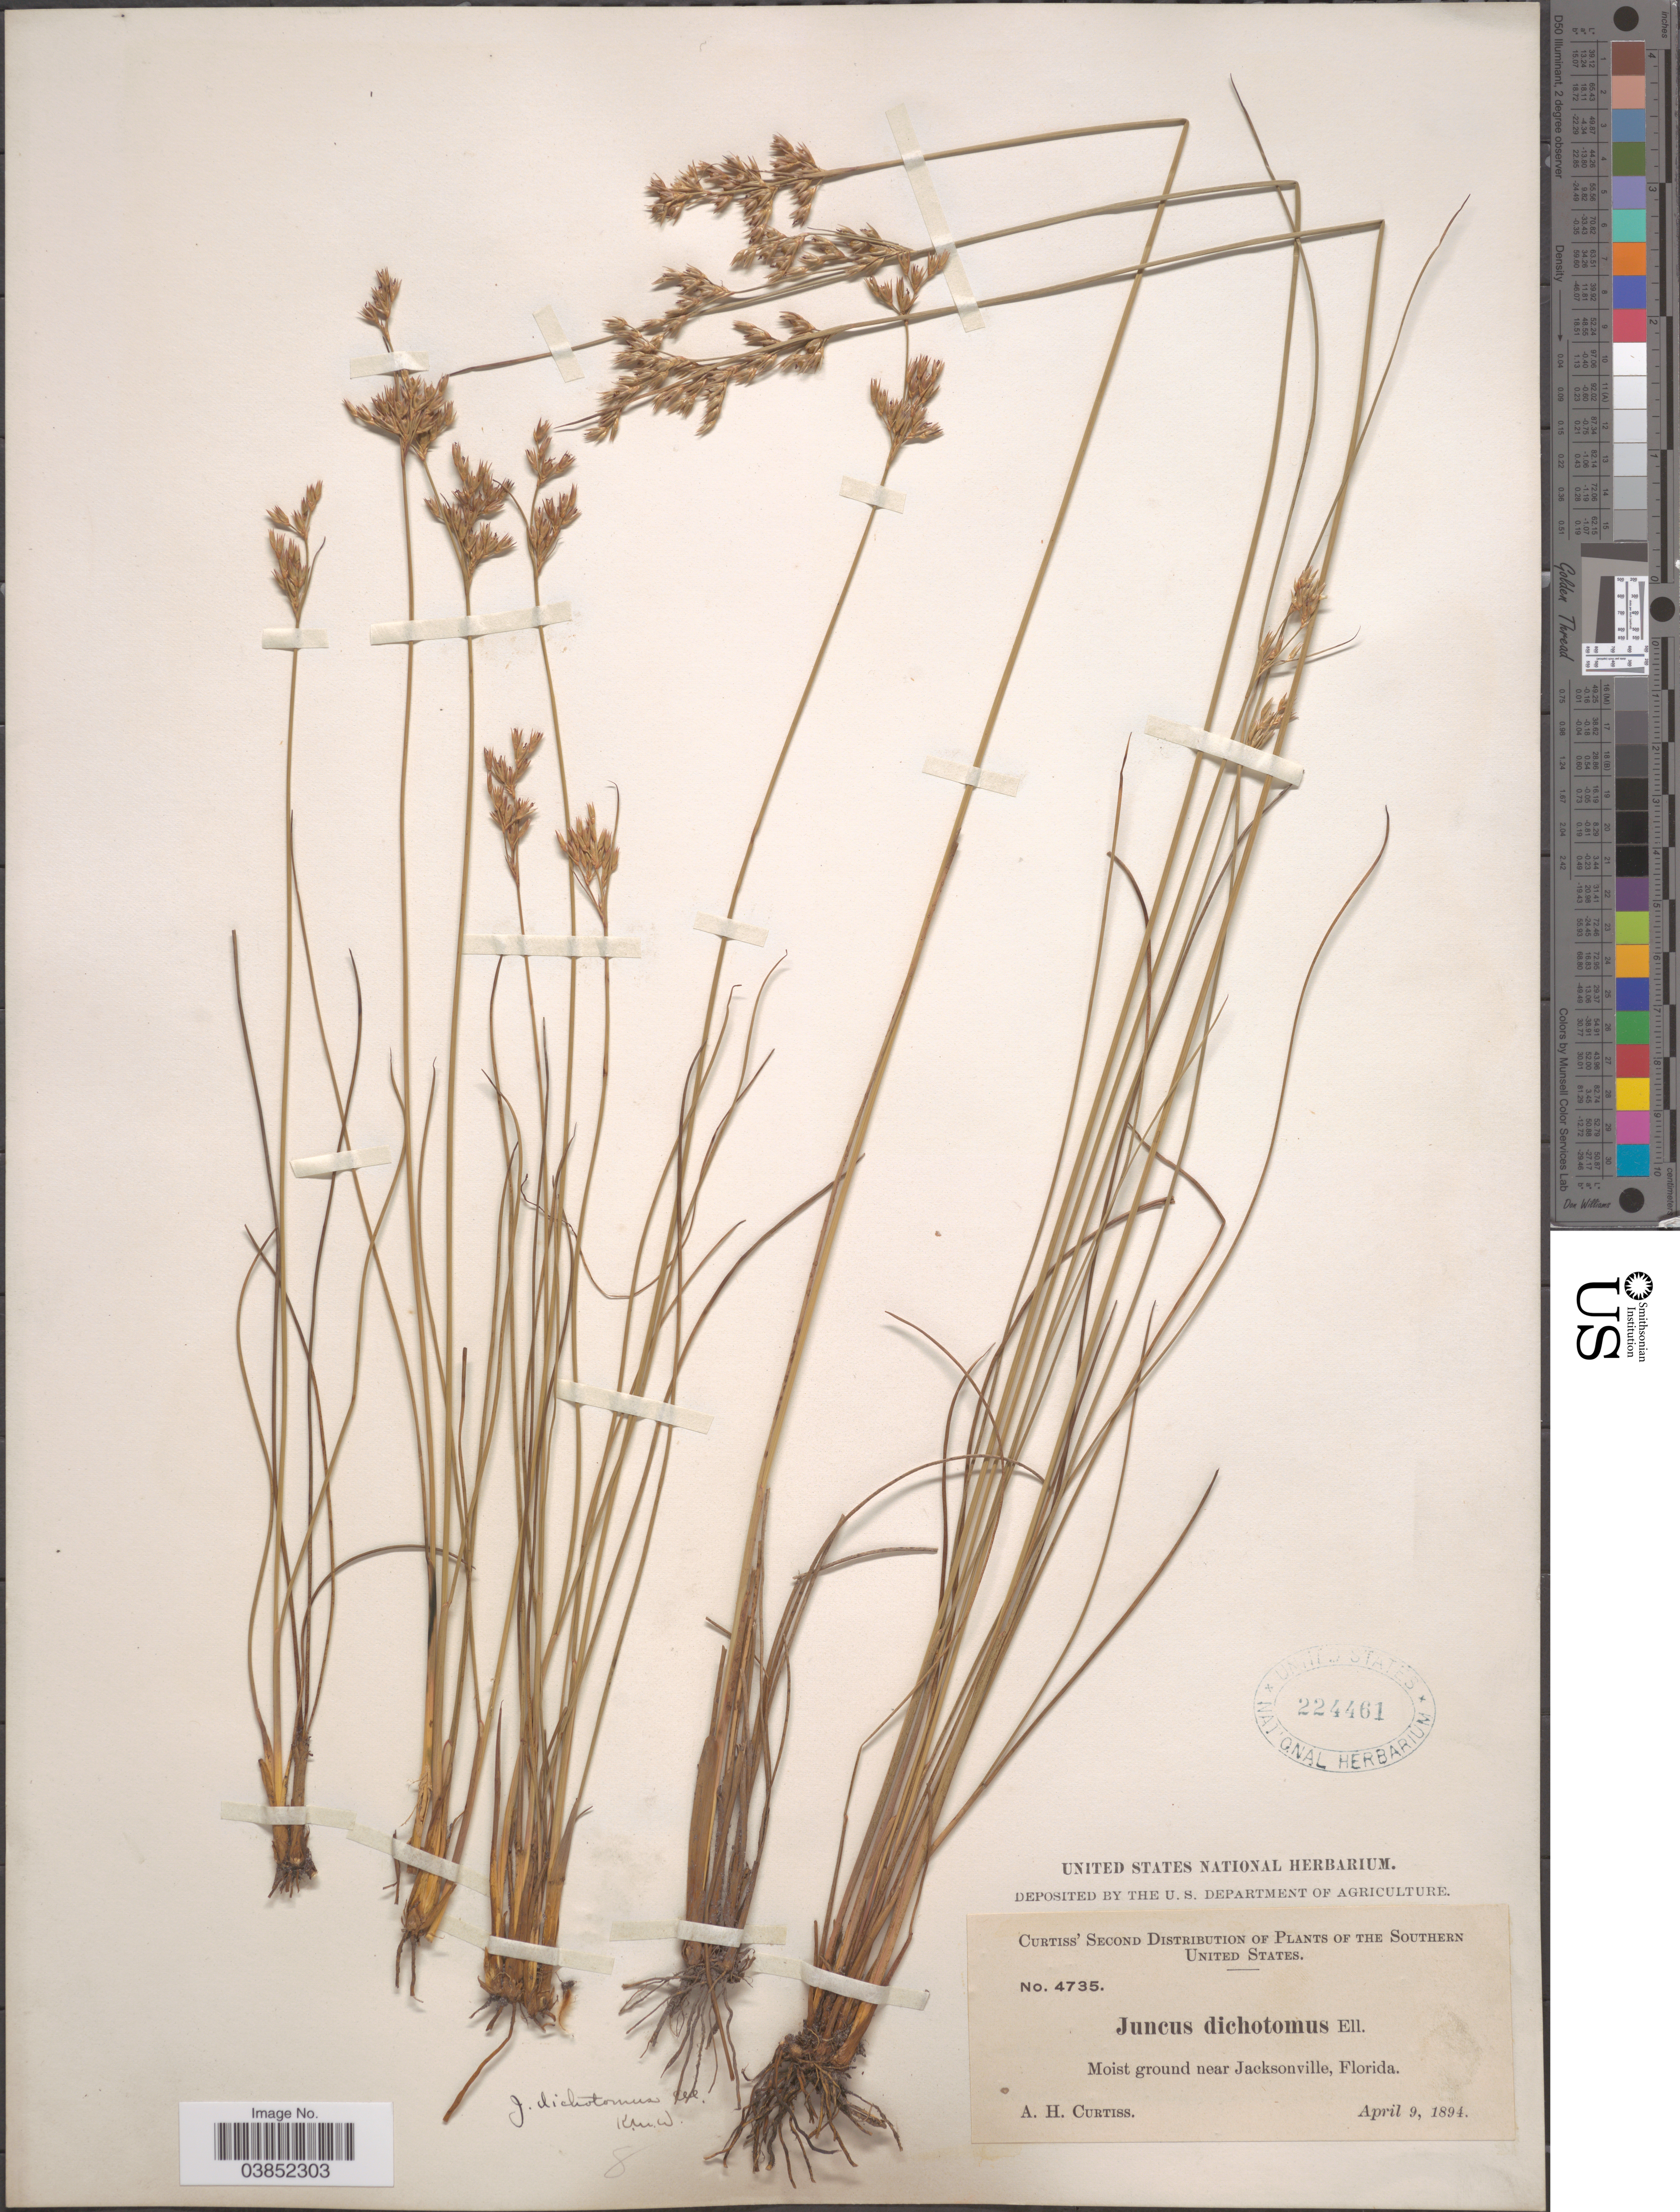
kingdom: Plantae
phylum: Tracheophyta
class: Liliopsida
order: Poales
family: Juncaceae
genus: Juncus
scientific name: Juncus dichotomus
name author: Elliott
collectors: A. H. Curtiss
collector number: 4735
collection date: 1894-04-09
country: United States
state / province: Florida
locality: Southern United States. Moist ground near Jacksonville.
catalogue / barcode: US 224461